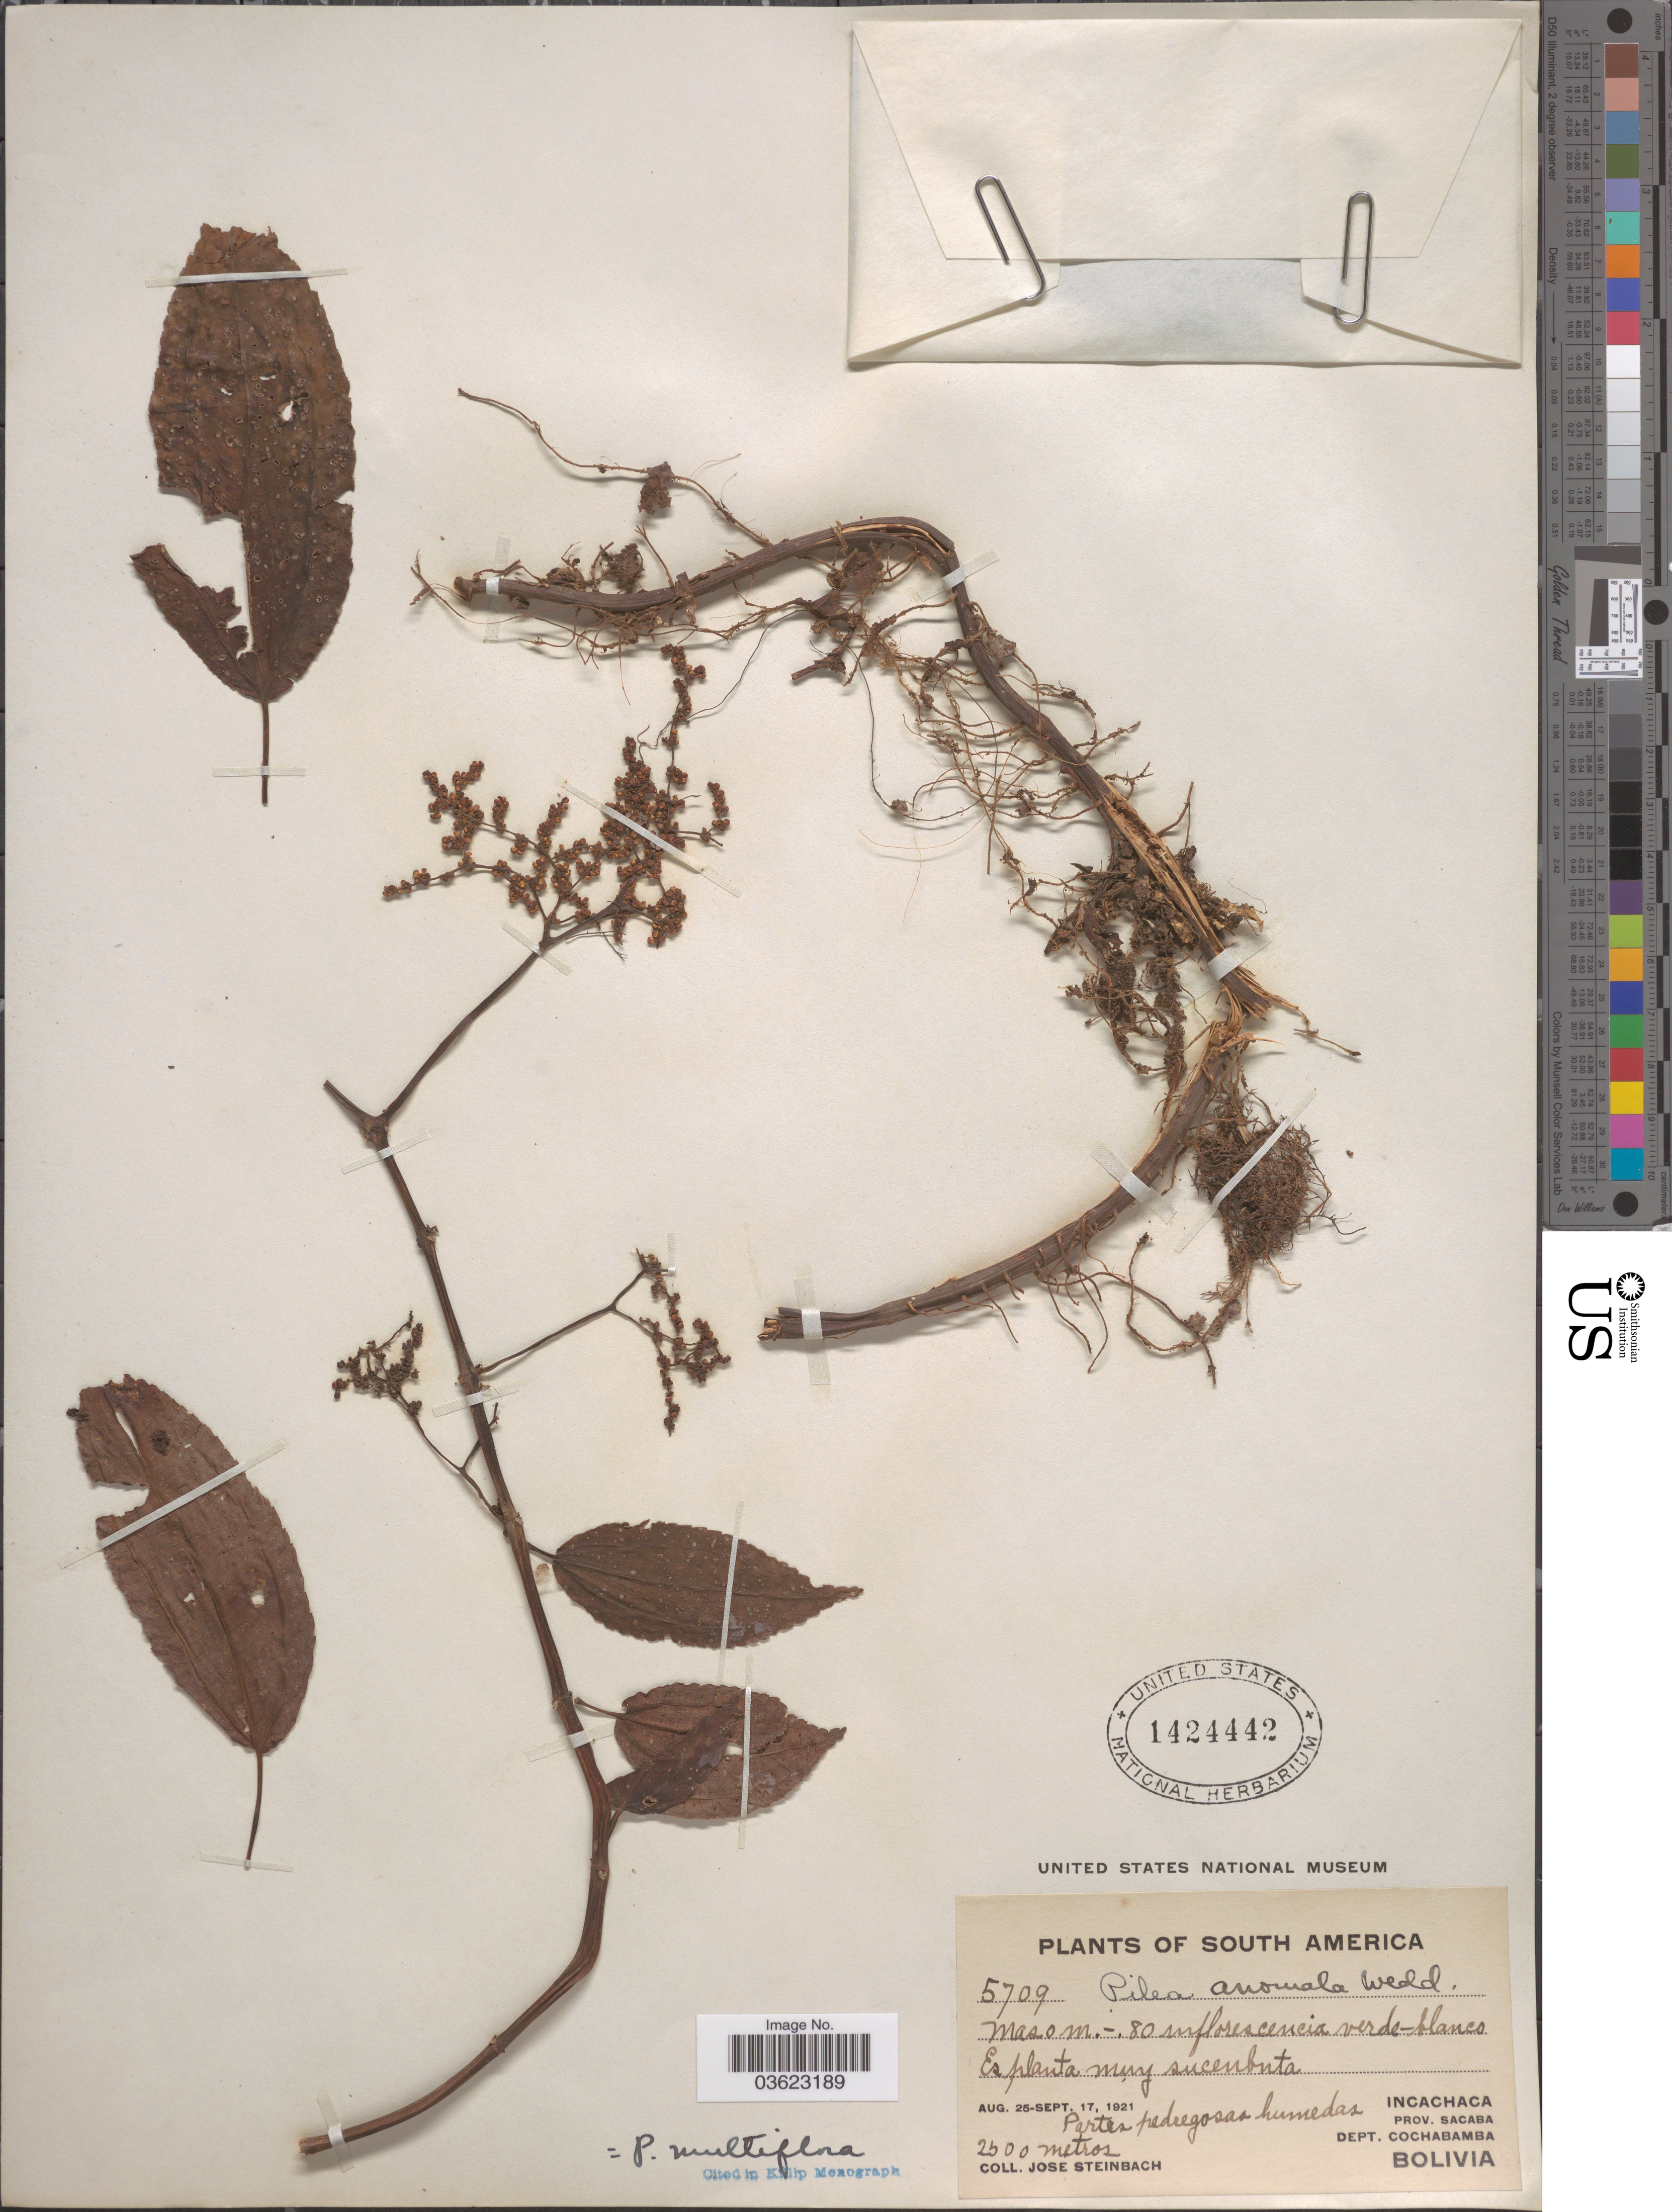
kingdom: Plantae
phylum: Tracheophyta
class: Magnoliopsida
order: Rosales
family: Urticaceae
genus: Pilea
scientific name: Pilea anomala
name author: Wedd.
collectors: J. Steinbach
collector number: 5709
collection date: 1921-08-25/1921-09-17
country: Bolivia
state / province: Cochabamba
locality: Incachaca. Prov. Sacaba. Dept. Cochabamba.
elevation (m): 2500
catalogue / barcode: US 1424442